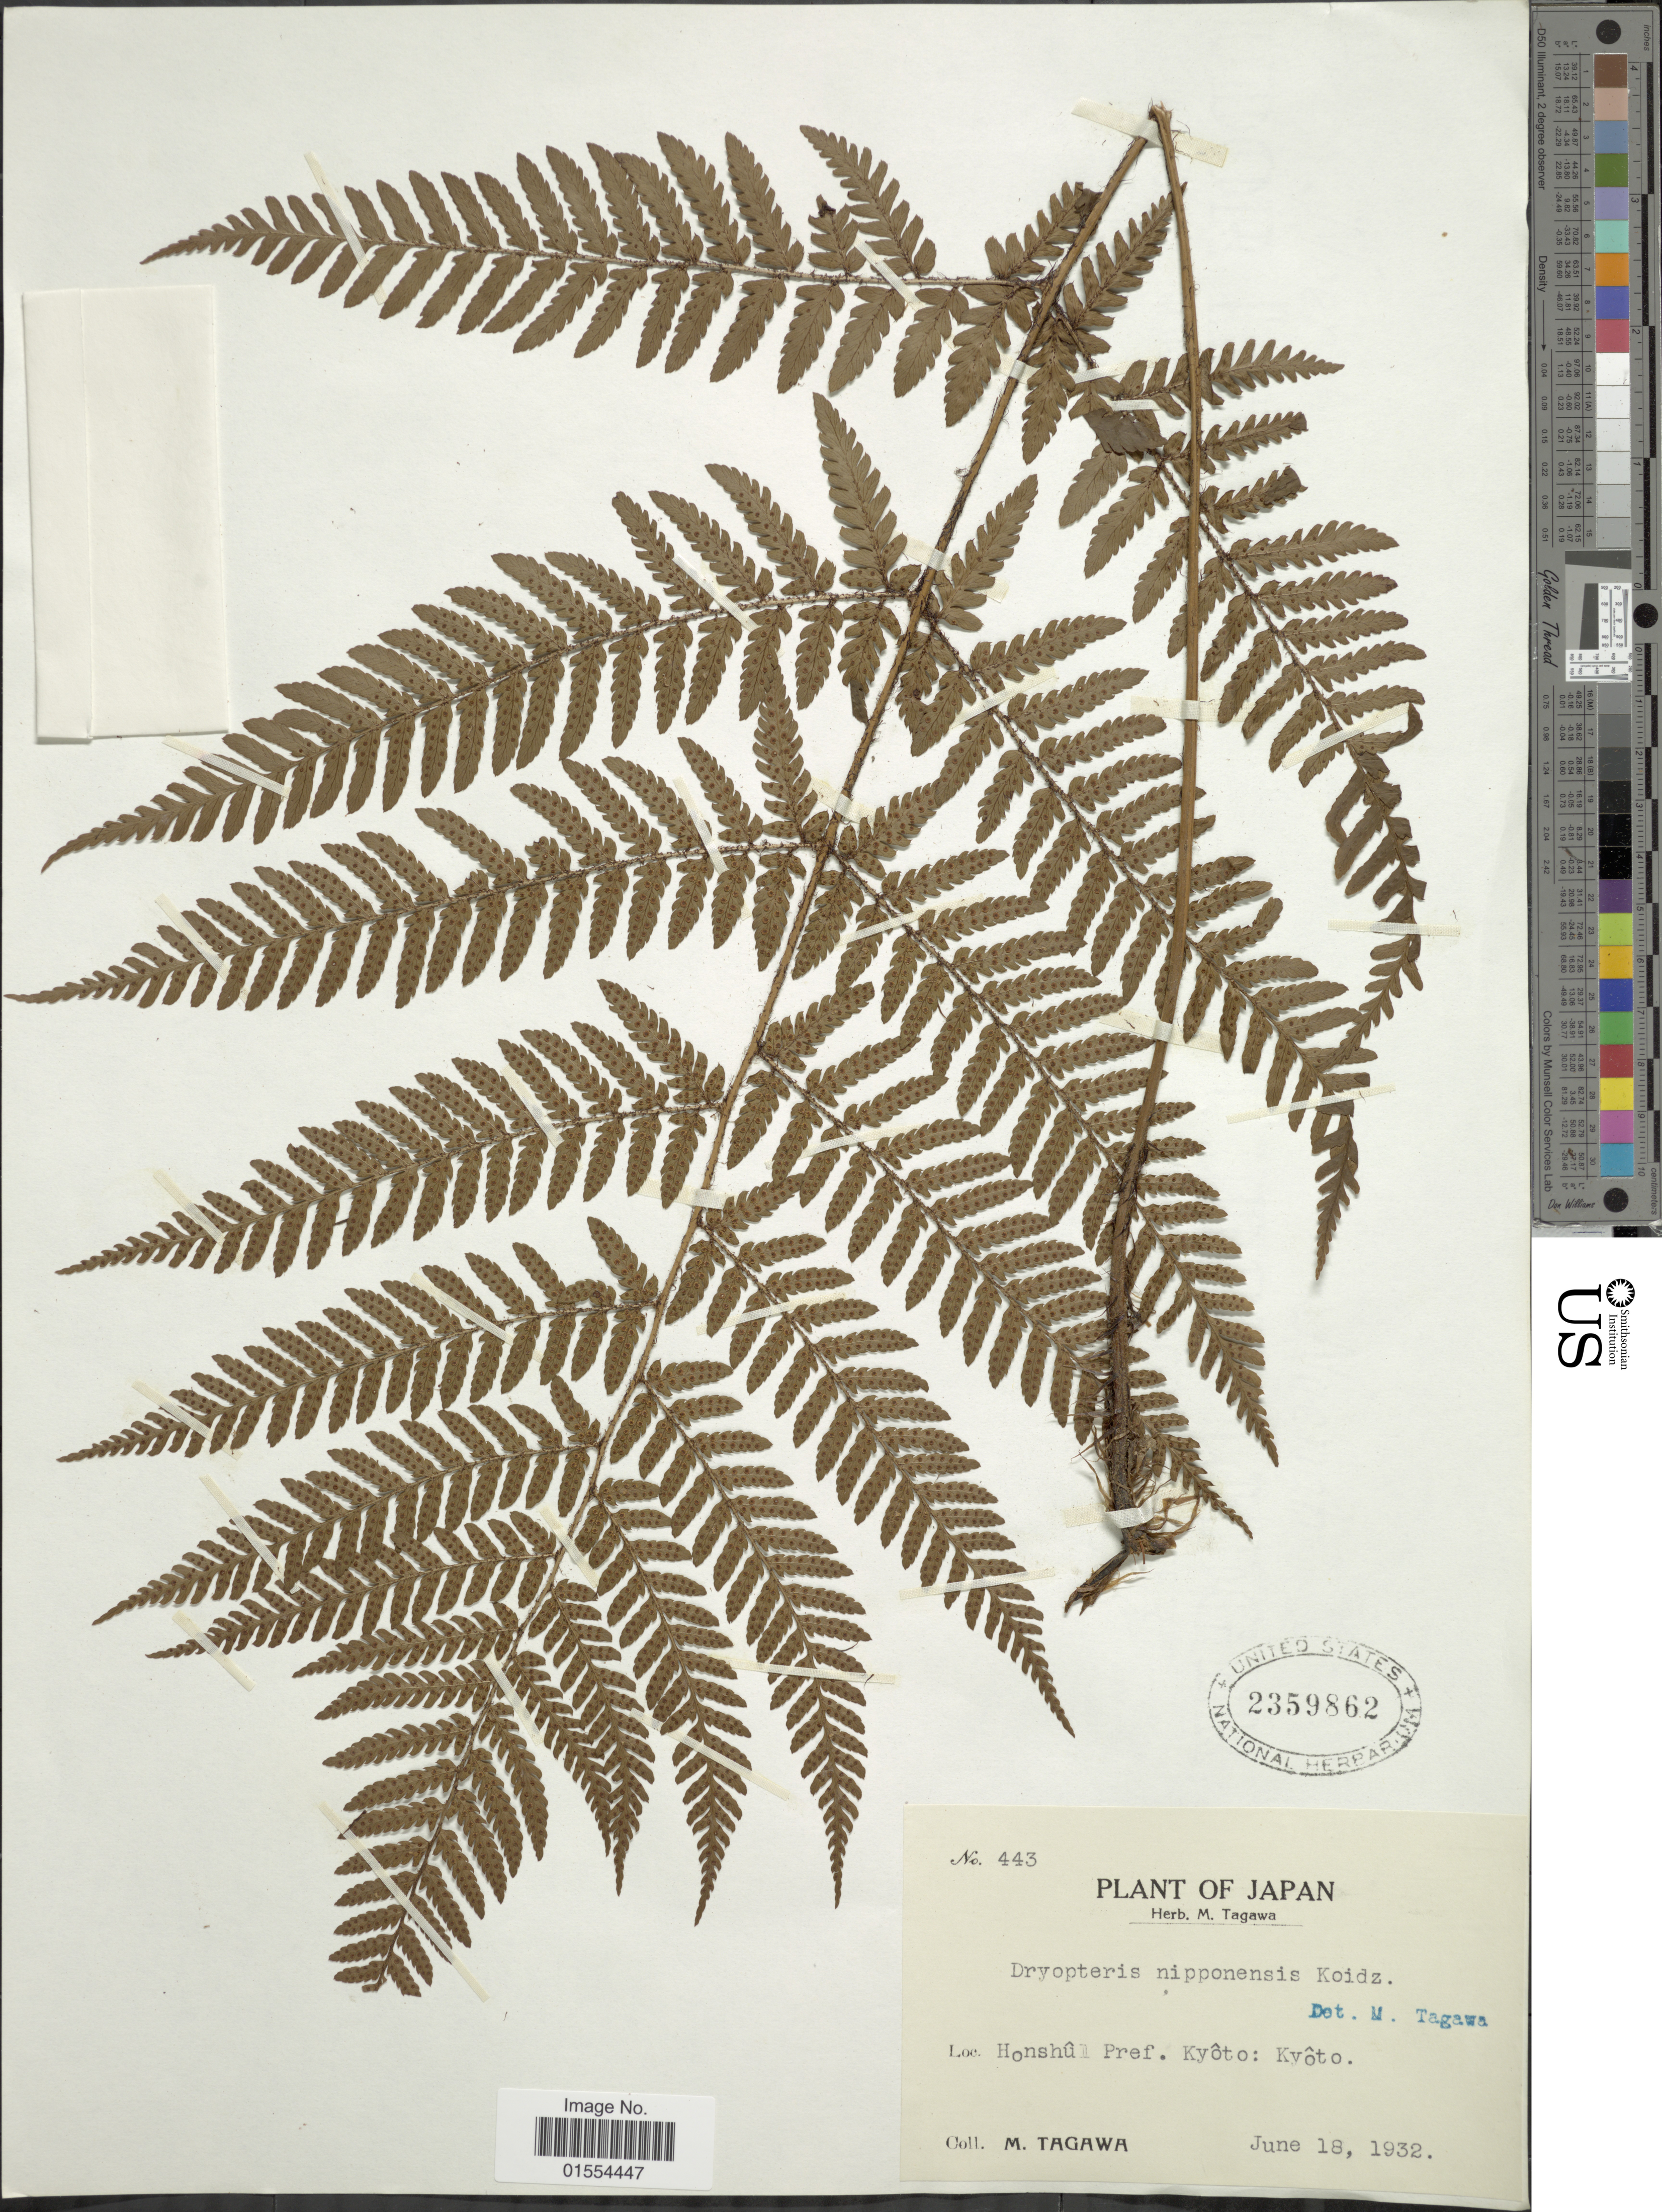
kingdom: Plantae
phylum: Tracheophyta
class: Polypodiopsida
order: Polypodiales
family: Dryopteridaceae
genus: Dryopteris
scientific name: Dryopteris nipponensis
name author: Koidz.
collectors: M. Tagawa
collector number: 443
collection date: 1932-06-18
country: Japan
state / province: Kyoto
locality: Japan, Honshu, Pref. Kyoto: Kyoto.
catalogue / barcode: US 2359862